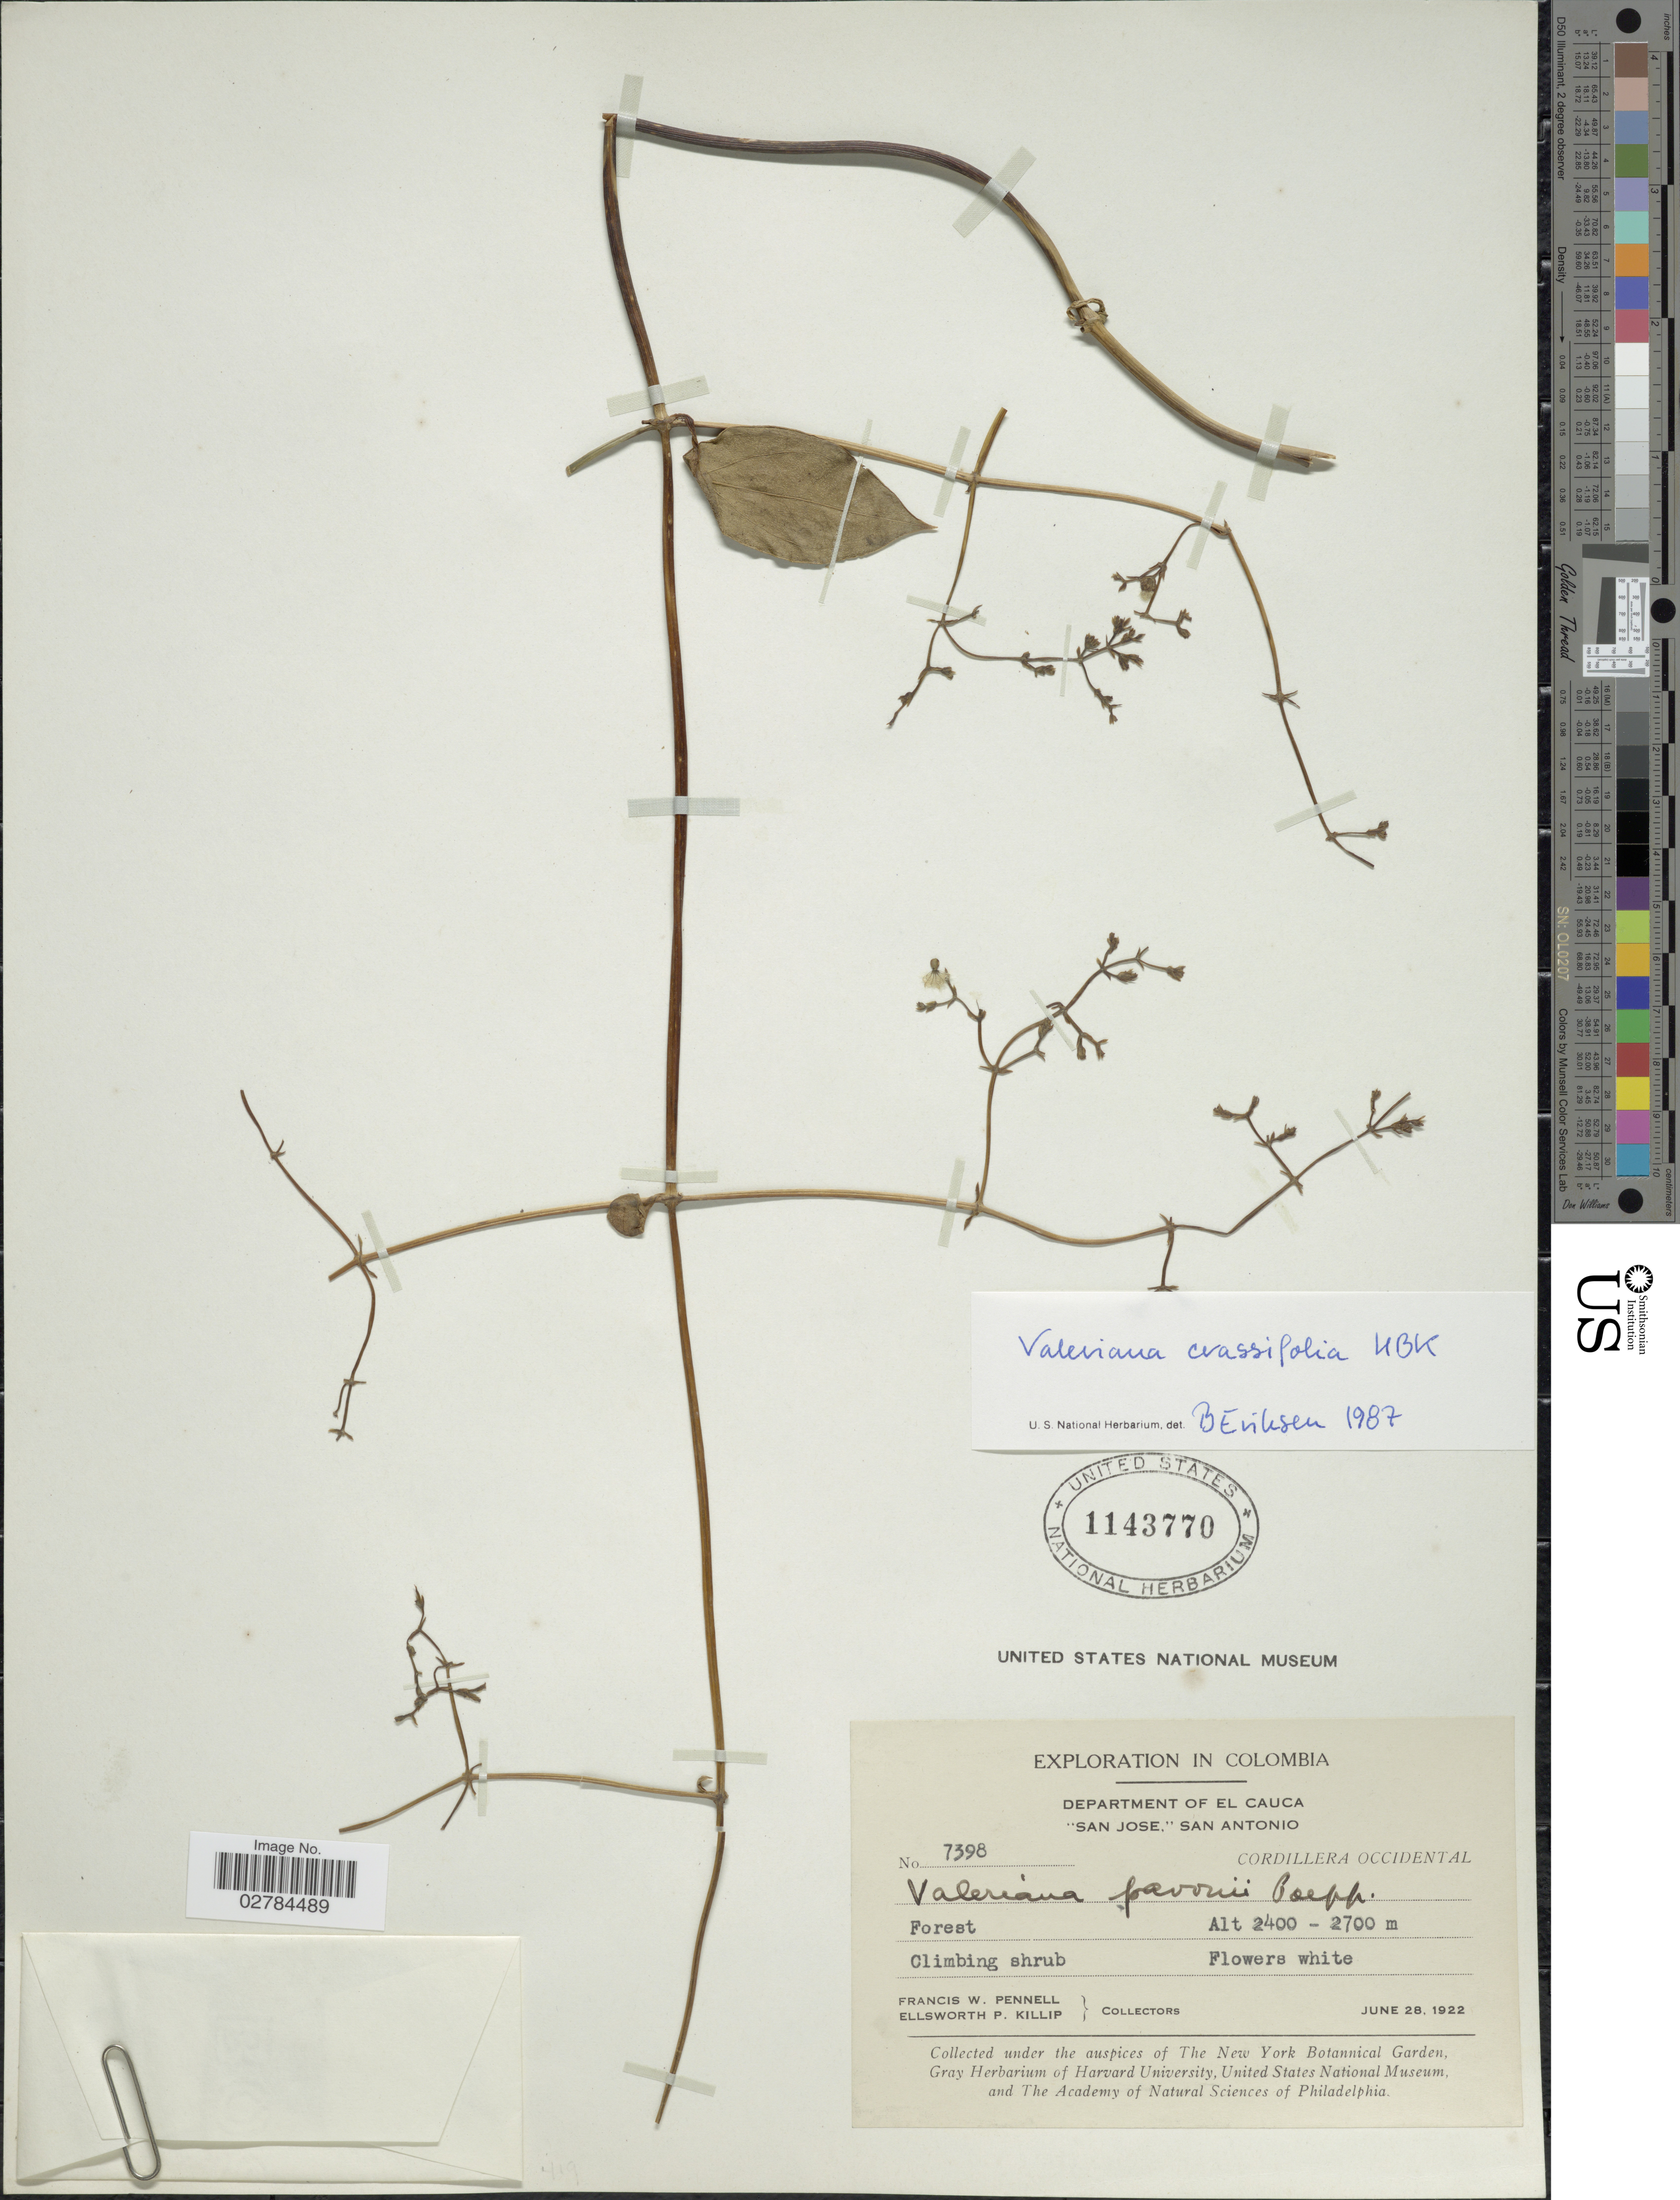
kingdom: Plantae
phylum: Tracheophyta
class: Magnoliopsida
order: Dipsacales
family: Caprifoliaceae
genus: Valeriana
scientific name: Valeriana crassifolia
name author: Kunth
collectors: F. W. Pennell & E. P. Killip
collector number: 7398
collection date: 1922-06-28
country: Colombia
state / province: Cauca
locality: Department of El Cauca. "San Jose," San Antonio. Cordillera Occidental.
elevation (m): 2400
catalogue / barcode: US 1143770